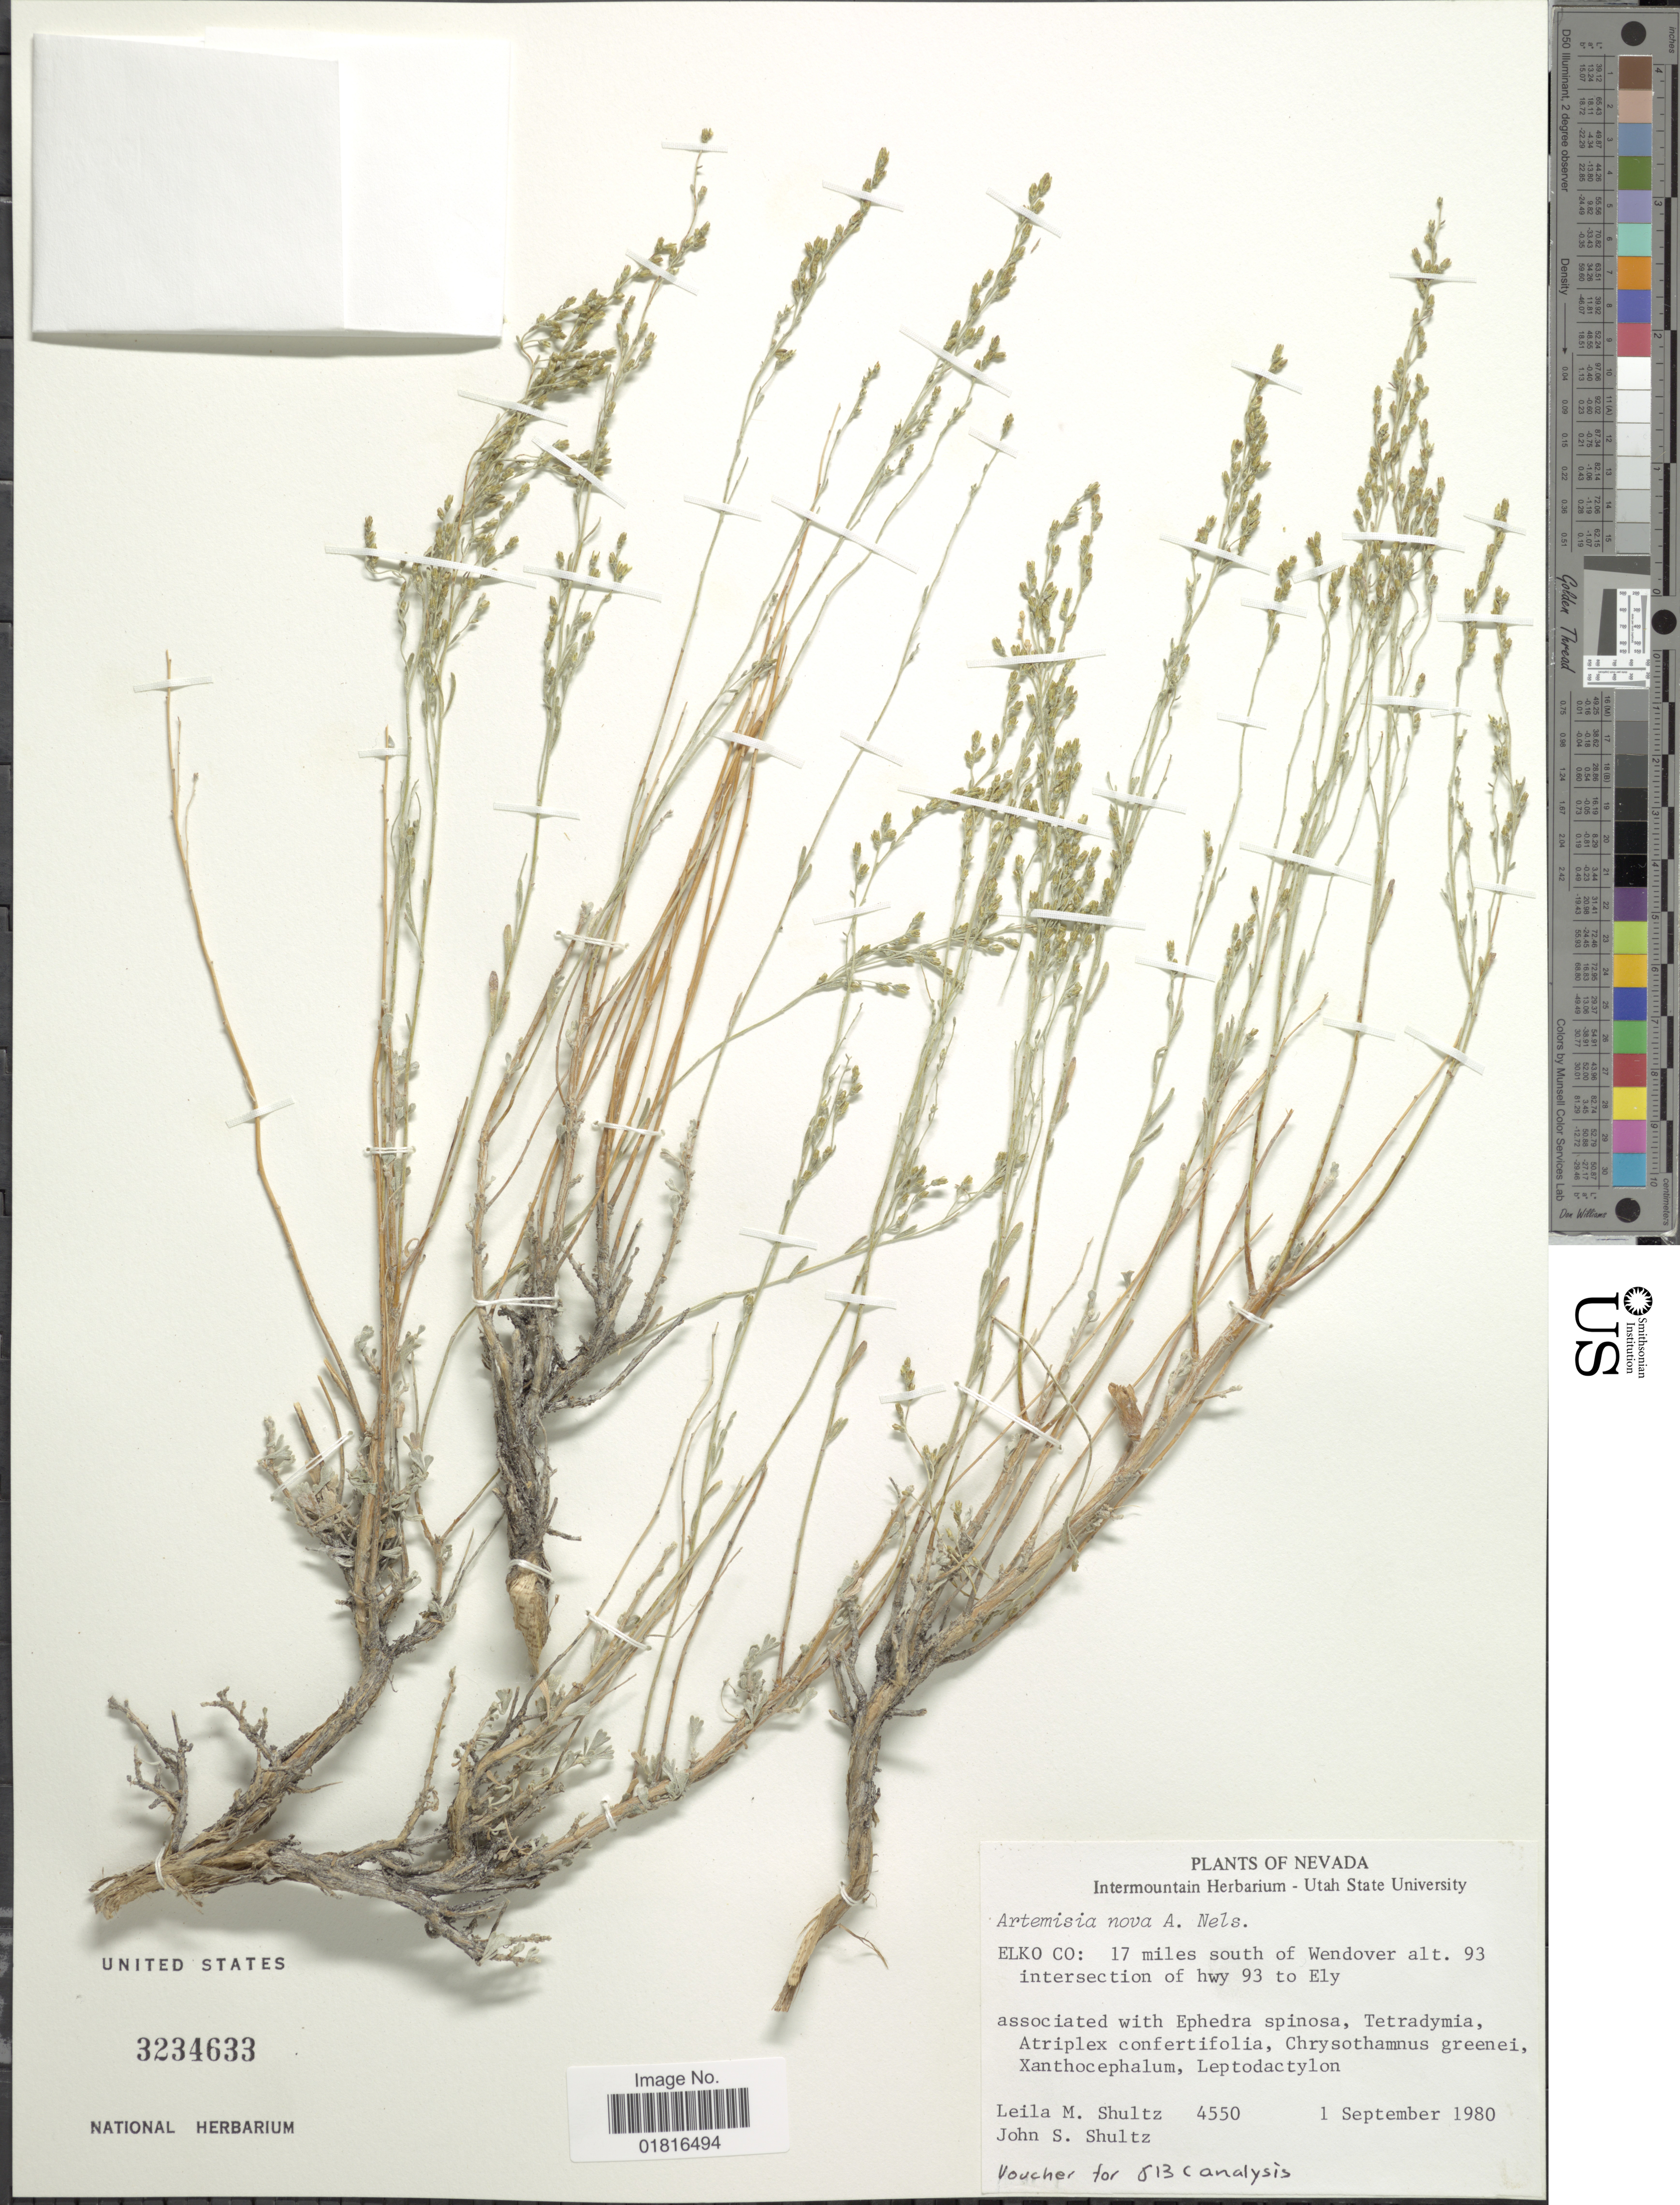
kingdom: Plantae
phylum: Tracheophyta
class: Magnoliopsida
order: Asterales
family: Asteraceae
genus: Artemisia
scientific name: Artemisia nova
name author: A. Nelson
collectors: L. Schultz & J. Schultz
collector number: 4550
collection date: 1980-09-01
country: United States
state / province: Nevada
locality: Elko Co: 17 miles south of Wendover, intersection of hwy 93 to Ely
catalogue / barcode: US 3234633